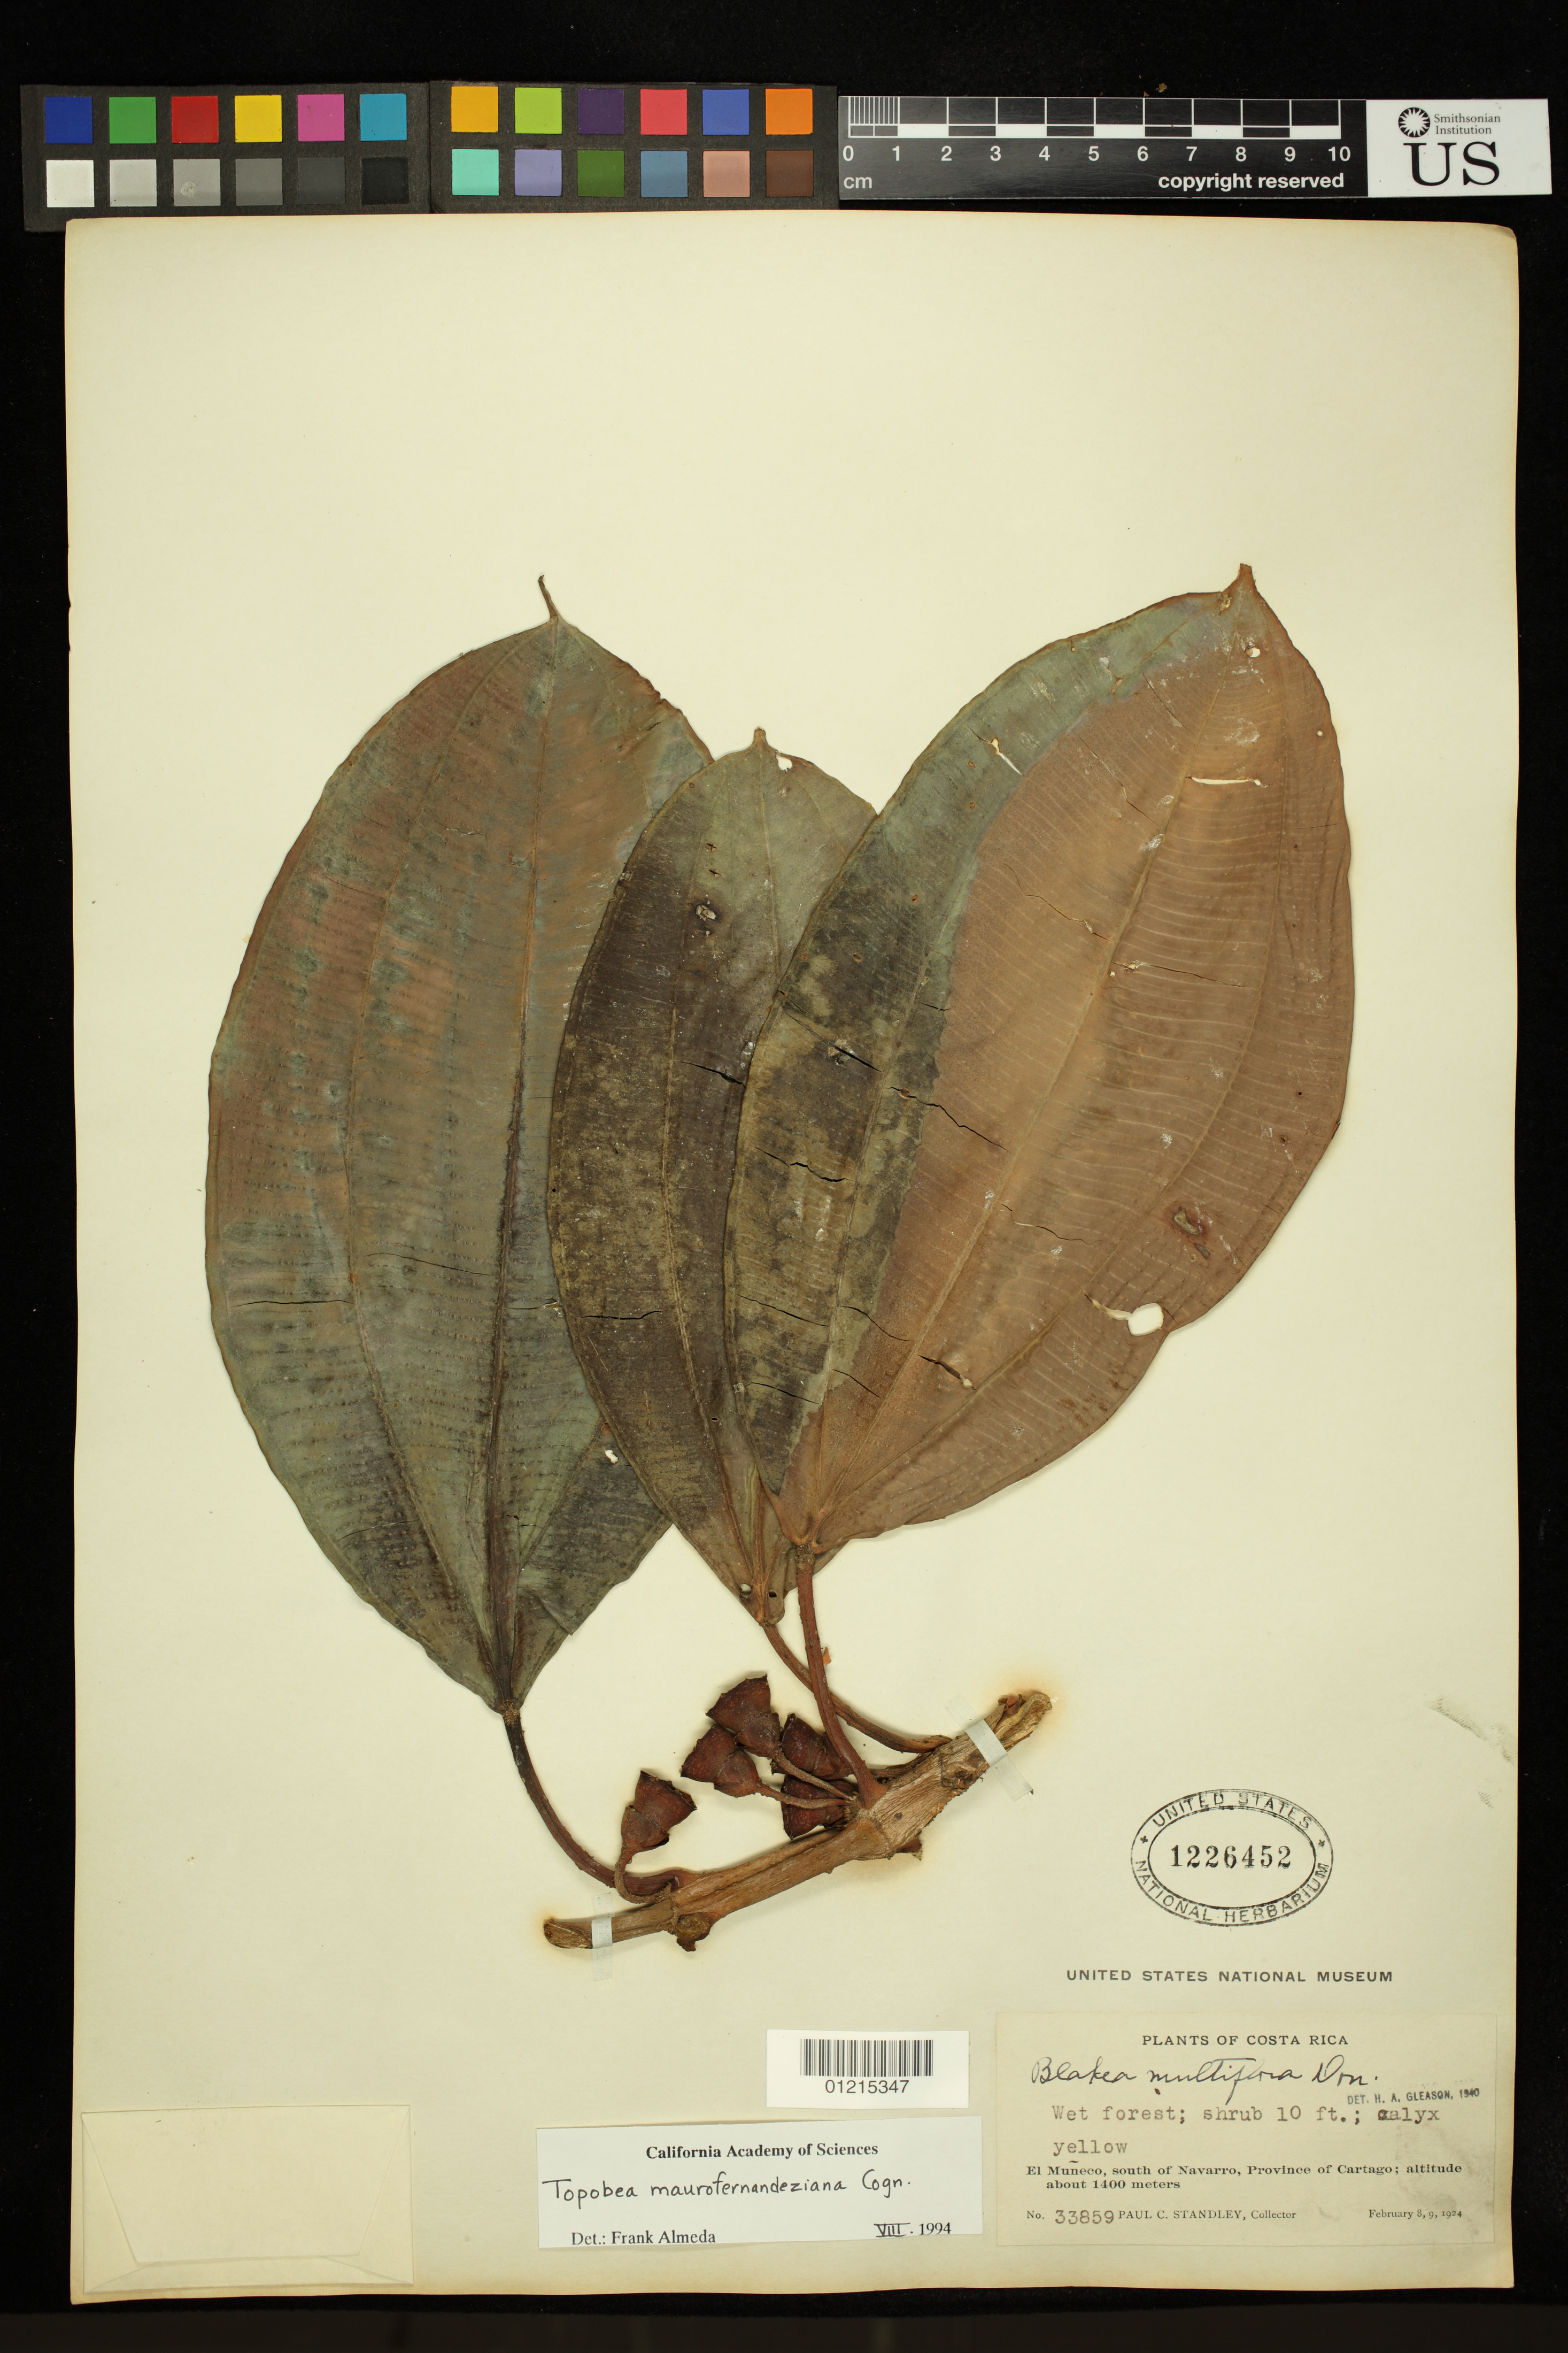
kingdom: Plantae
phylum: Tracheophyta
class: Magnoliopsida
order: Myrtales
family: Melastomataceae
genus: Topobea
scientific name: Topobea maurofernandeziana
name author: Cogn.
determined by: Almeda, F.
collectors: P. C. Standley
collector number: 33859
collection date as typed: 08 Feb 1924 and 09 Feb 1924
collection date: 1924-02-08,1924-02-09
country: Costa Rica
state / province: Cartago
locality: El Muneco, S of Navaro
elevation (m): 1400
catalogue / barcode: US 1226452